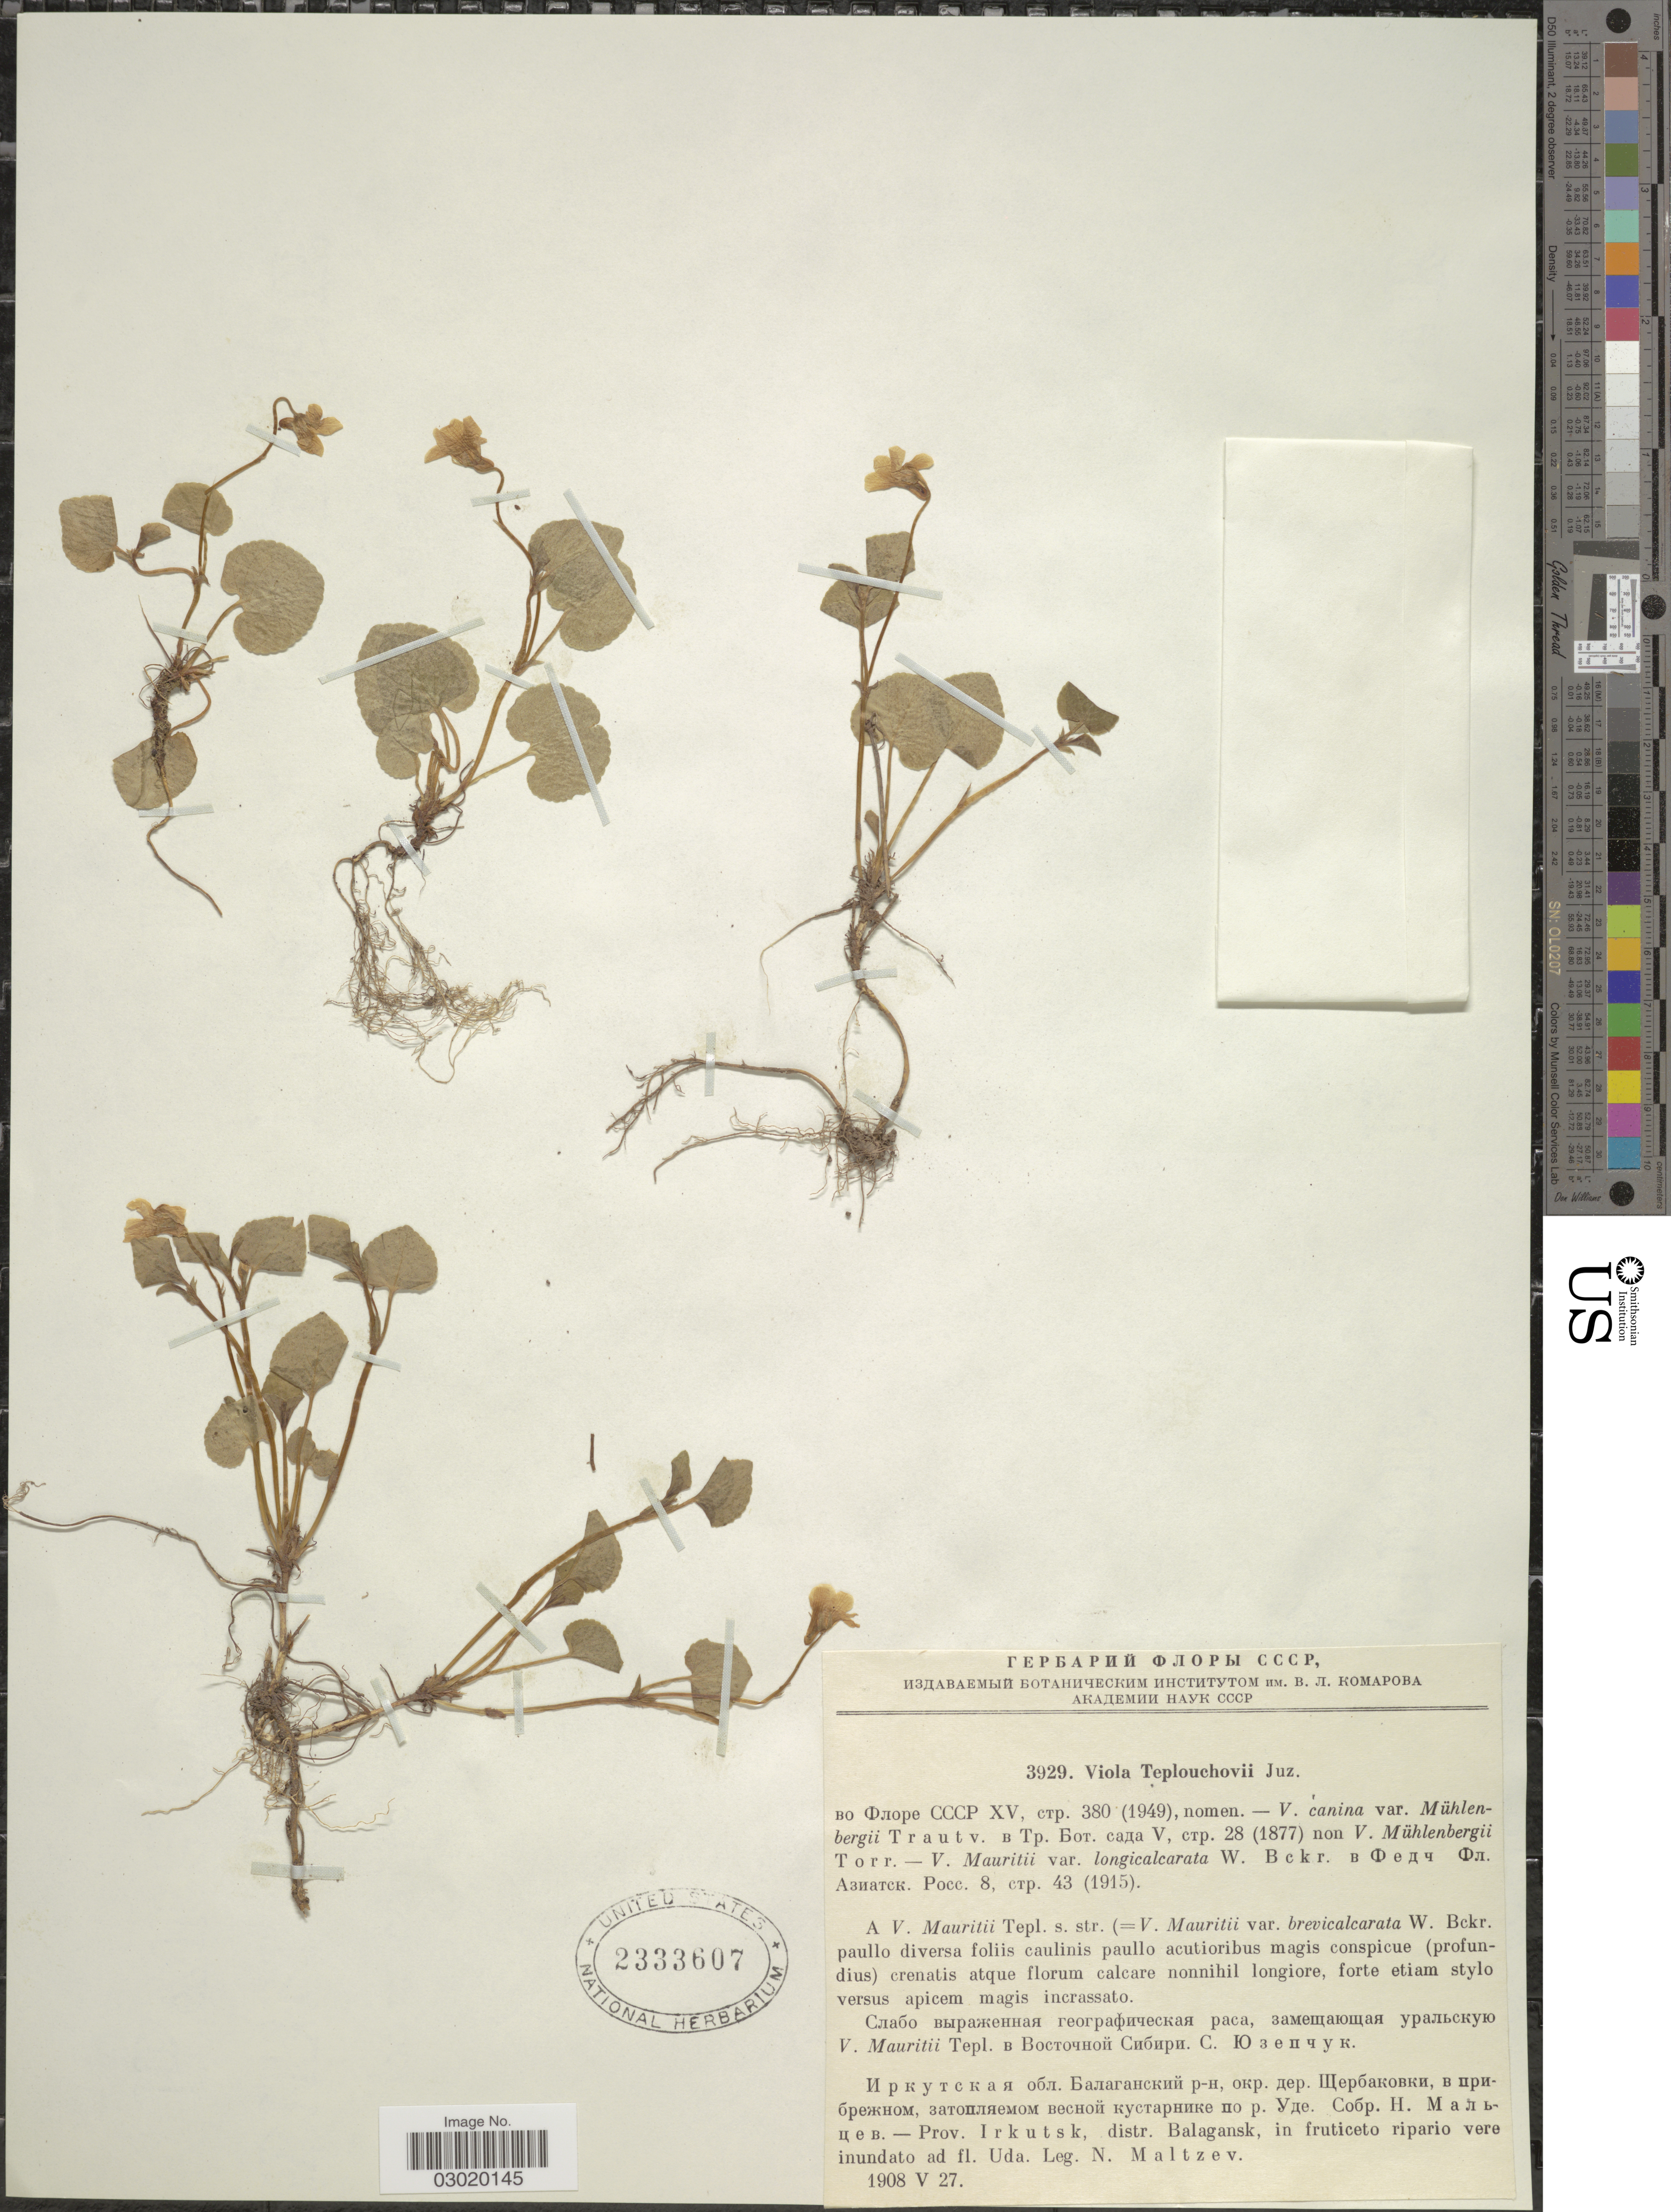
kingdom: Plantae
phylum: Tracheophyta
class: Magnoliopsida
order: Malpighiales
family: Violaceae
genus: Viola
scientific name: Viola teplouchovii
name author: Juz.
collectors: N. Maltzev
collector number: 3929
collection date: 1908-05-27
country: Russian Federation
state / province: Irkutsk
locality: Prov. Irkutsk, distr. Balagansk, in fruticeto ripario vere inundato ad fl. Uda.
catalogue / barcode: US 2333607